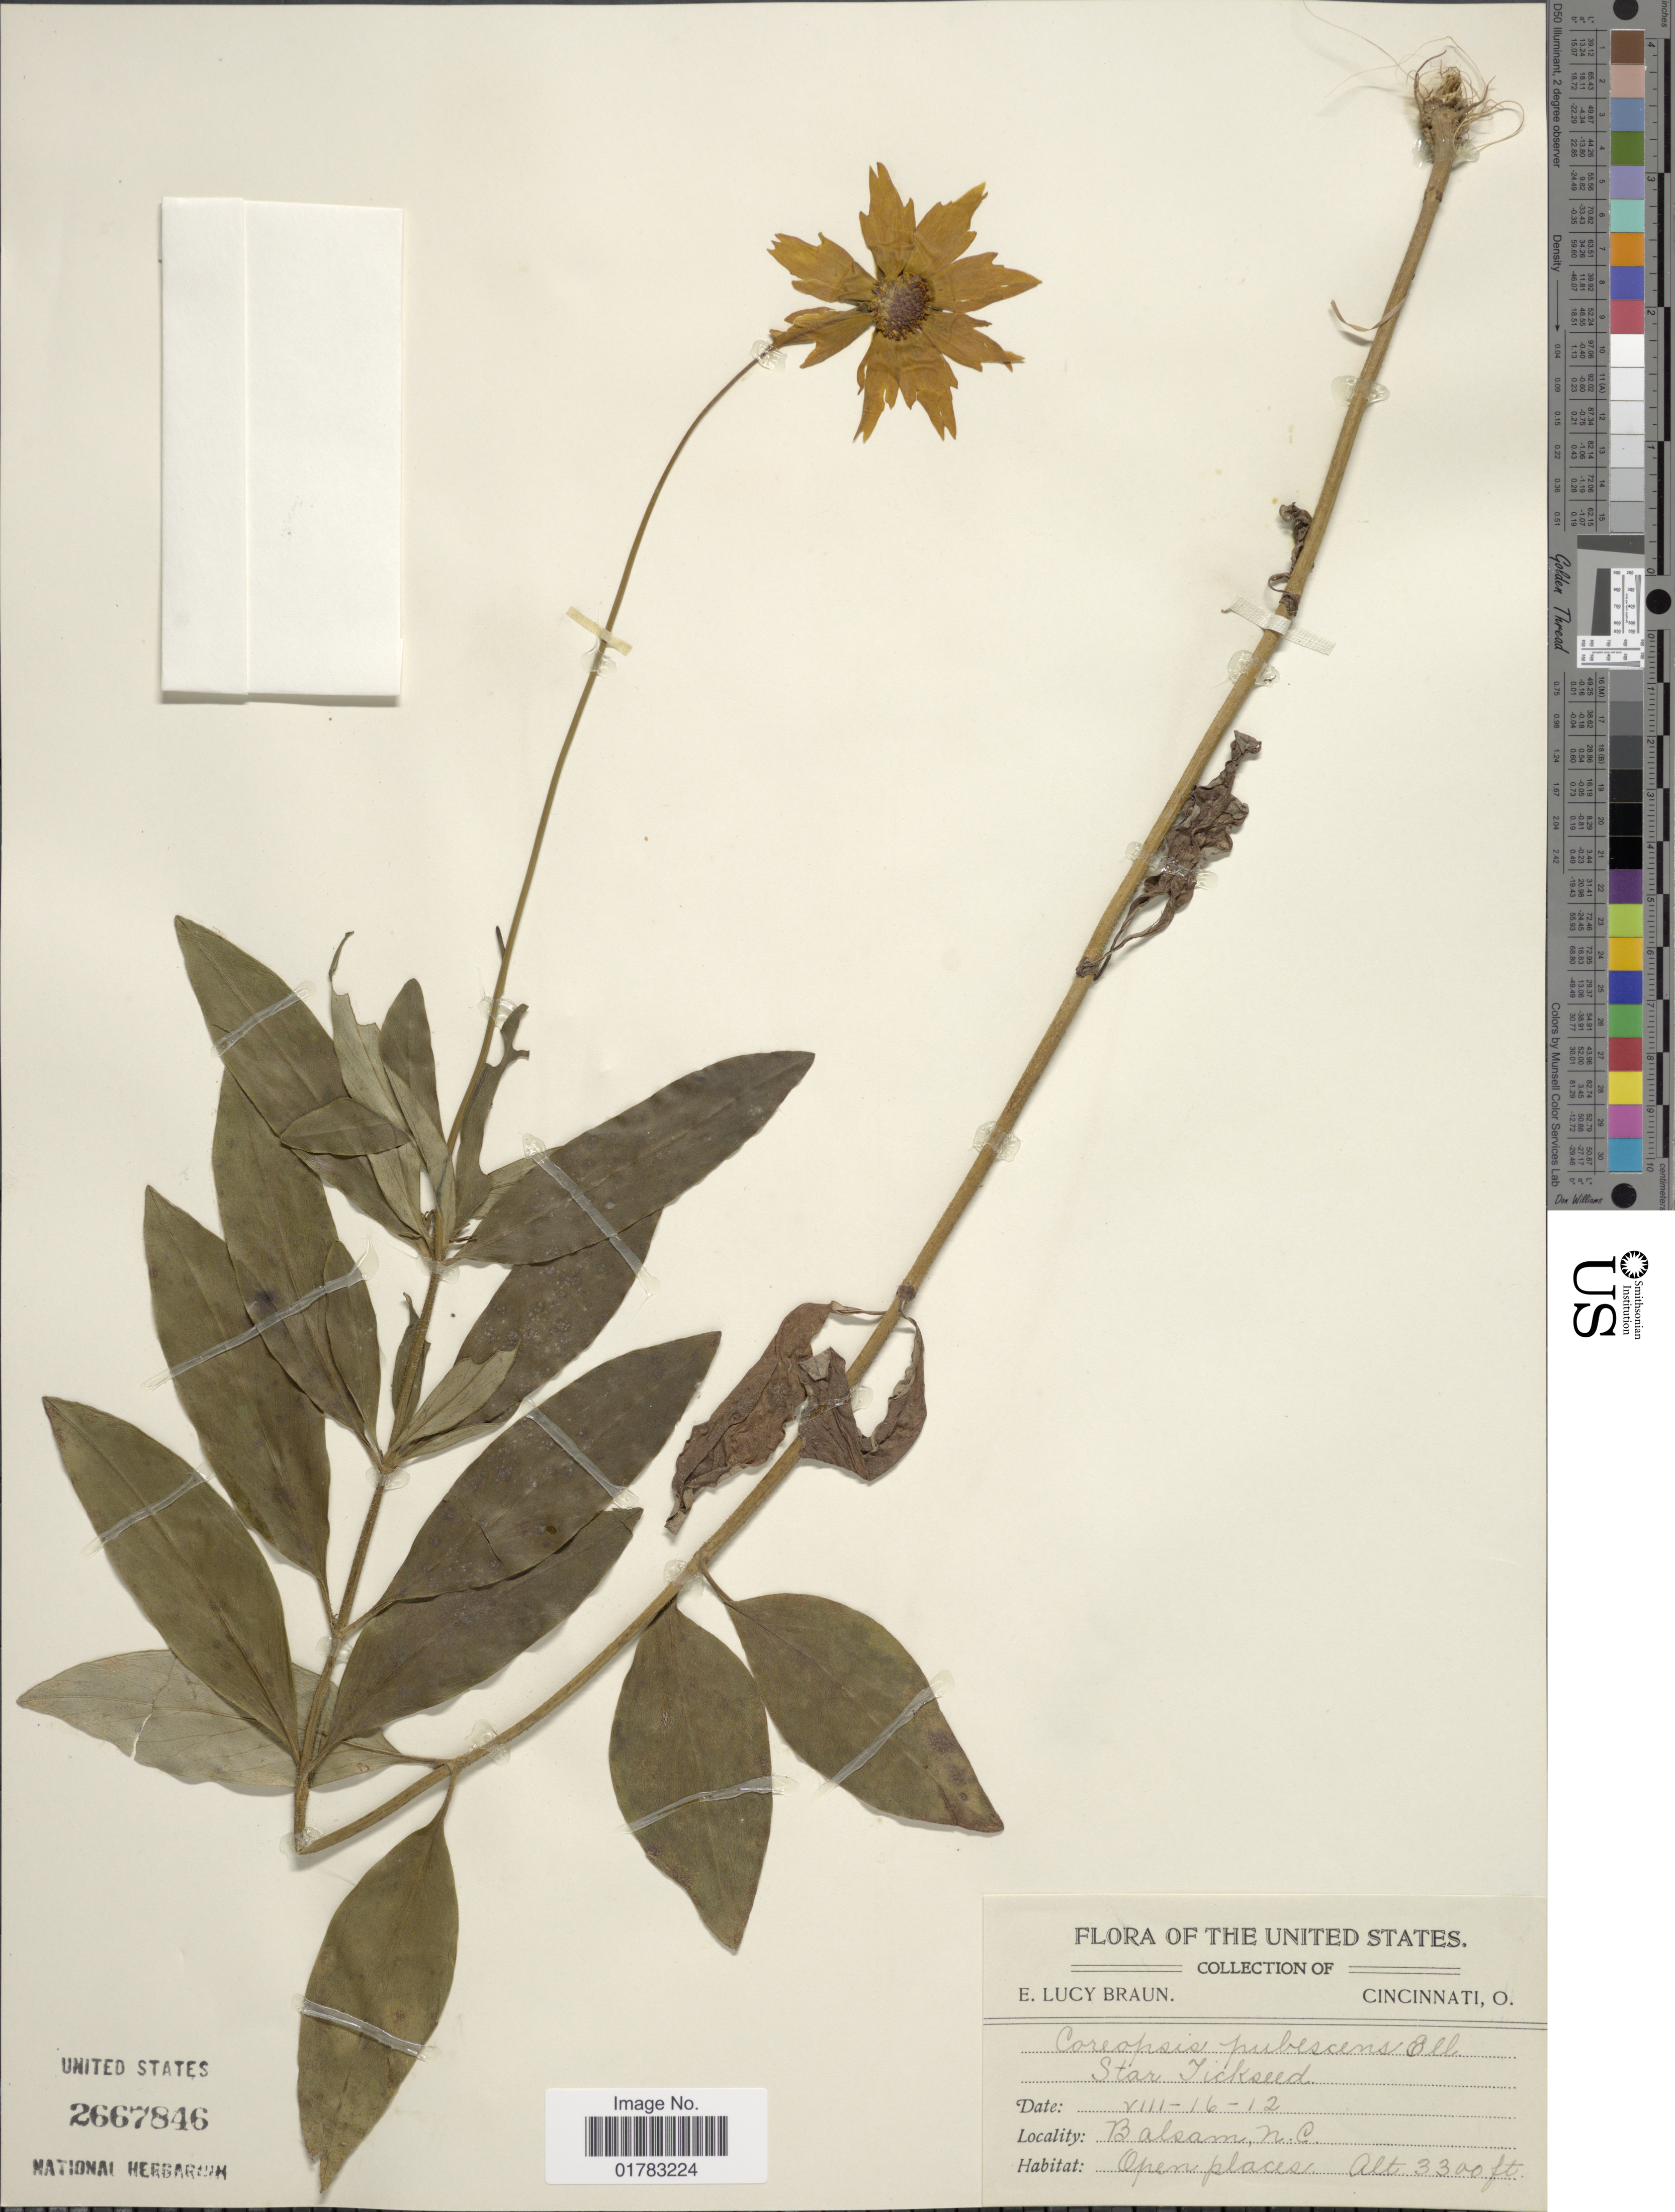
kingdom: Plantae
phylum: Tracheophyta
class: Magnoliopsida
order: Asterales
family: Asteraceae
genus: Coreopsis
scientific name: Coreopsis pubescens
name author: Elliott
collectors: E. L. Braun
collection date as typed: Transcribed d/m/y: 16/8/12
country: United States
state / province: North Carolina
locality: Balsam, open places, Cincinnati, O.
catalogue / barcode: US 2667846